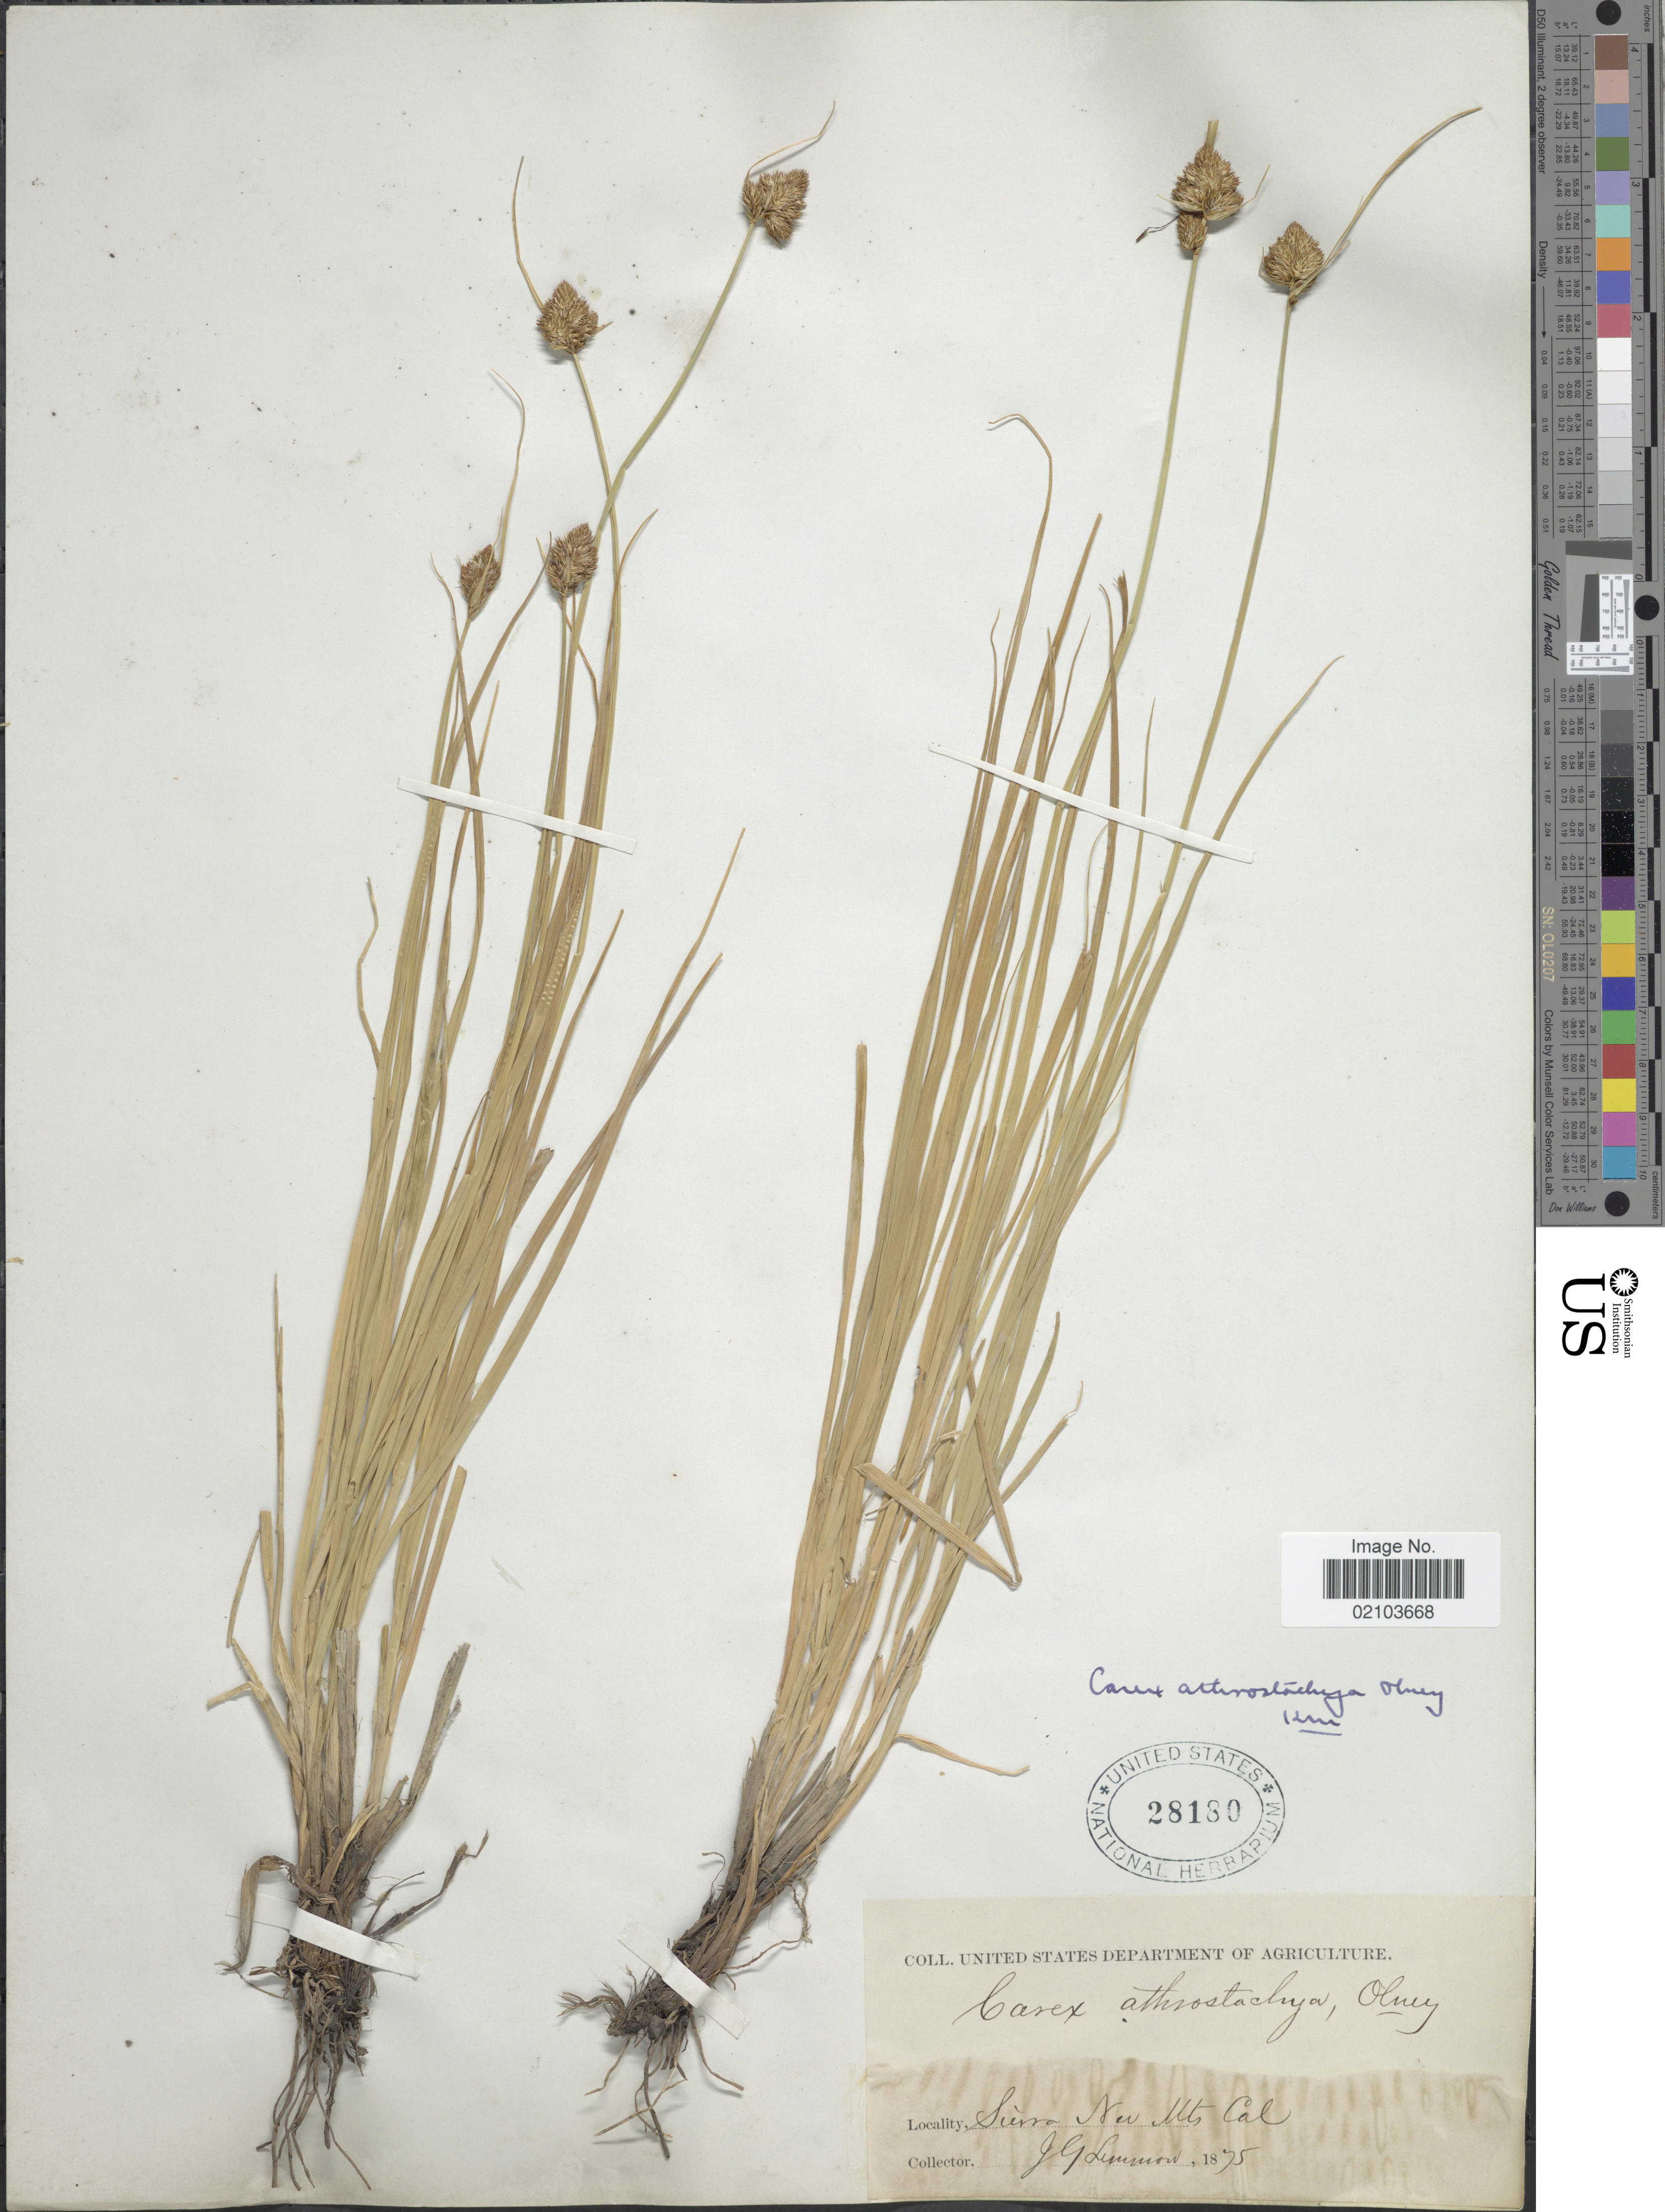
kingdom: Plantae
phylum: Tracheophyta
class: Liliopsida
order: Poales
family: Cyperaceae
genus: Carex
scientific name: Carex athrostachya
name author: Olney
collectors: J. Lemmon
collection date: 1875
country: United States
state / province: California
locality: Sierra Nev Mts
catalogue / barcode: US 28180